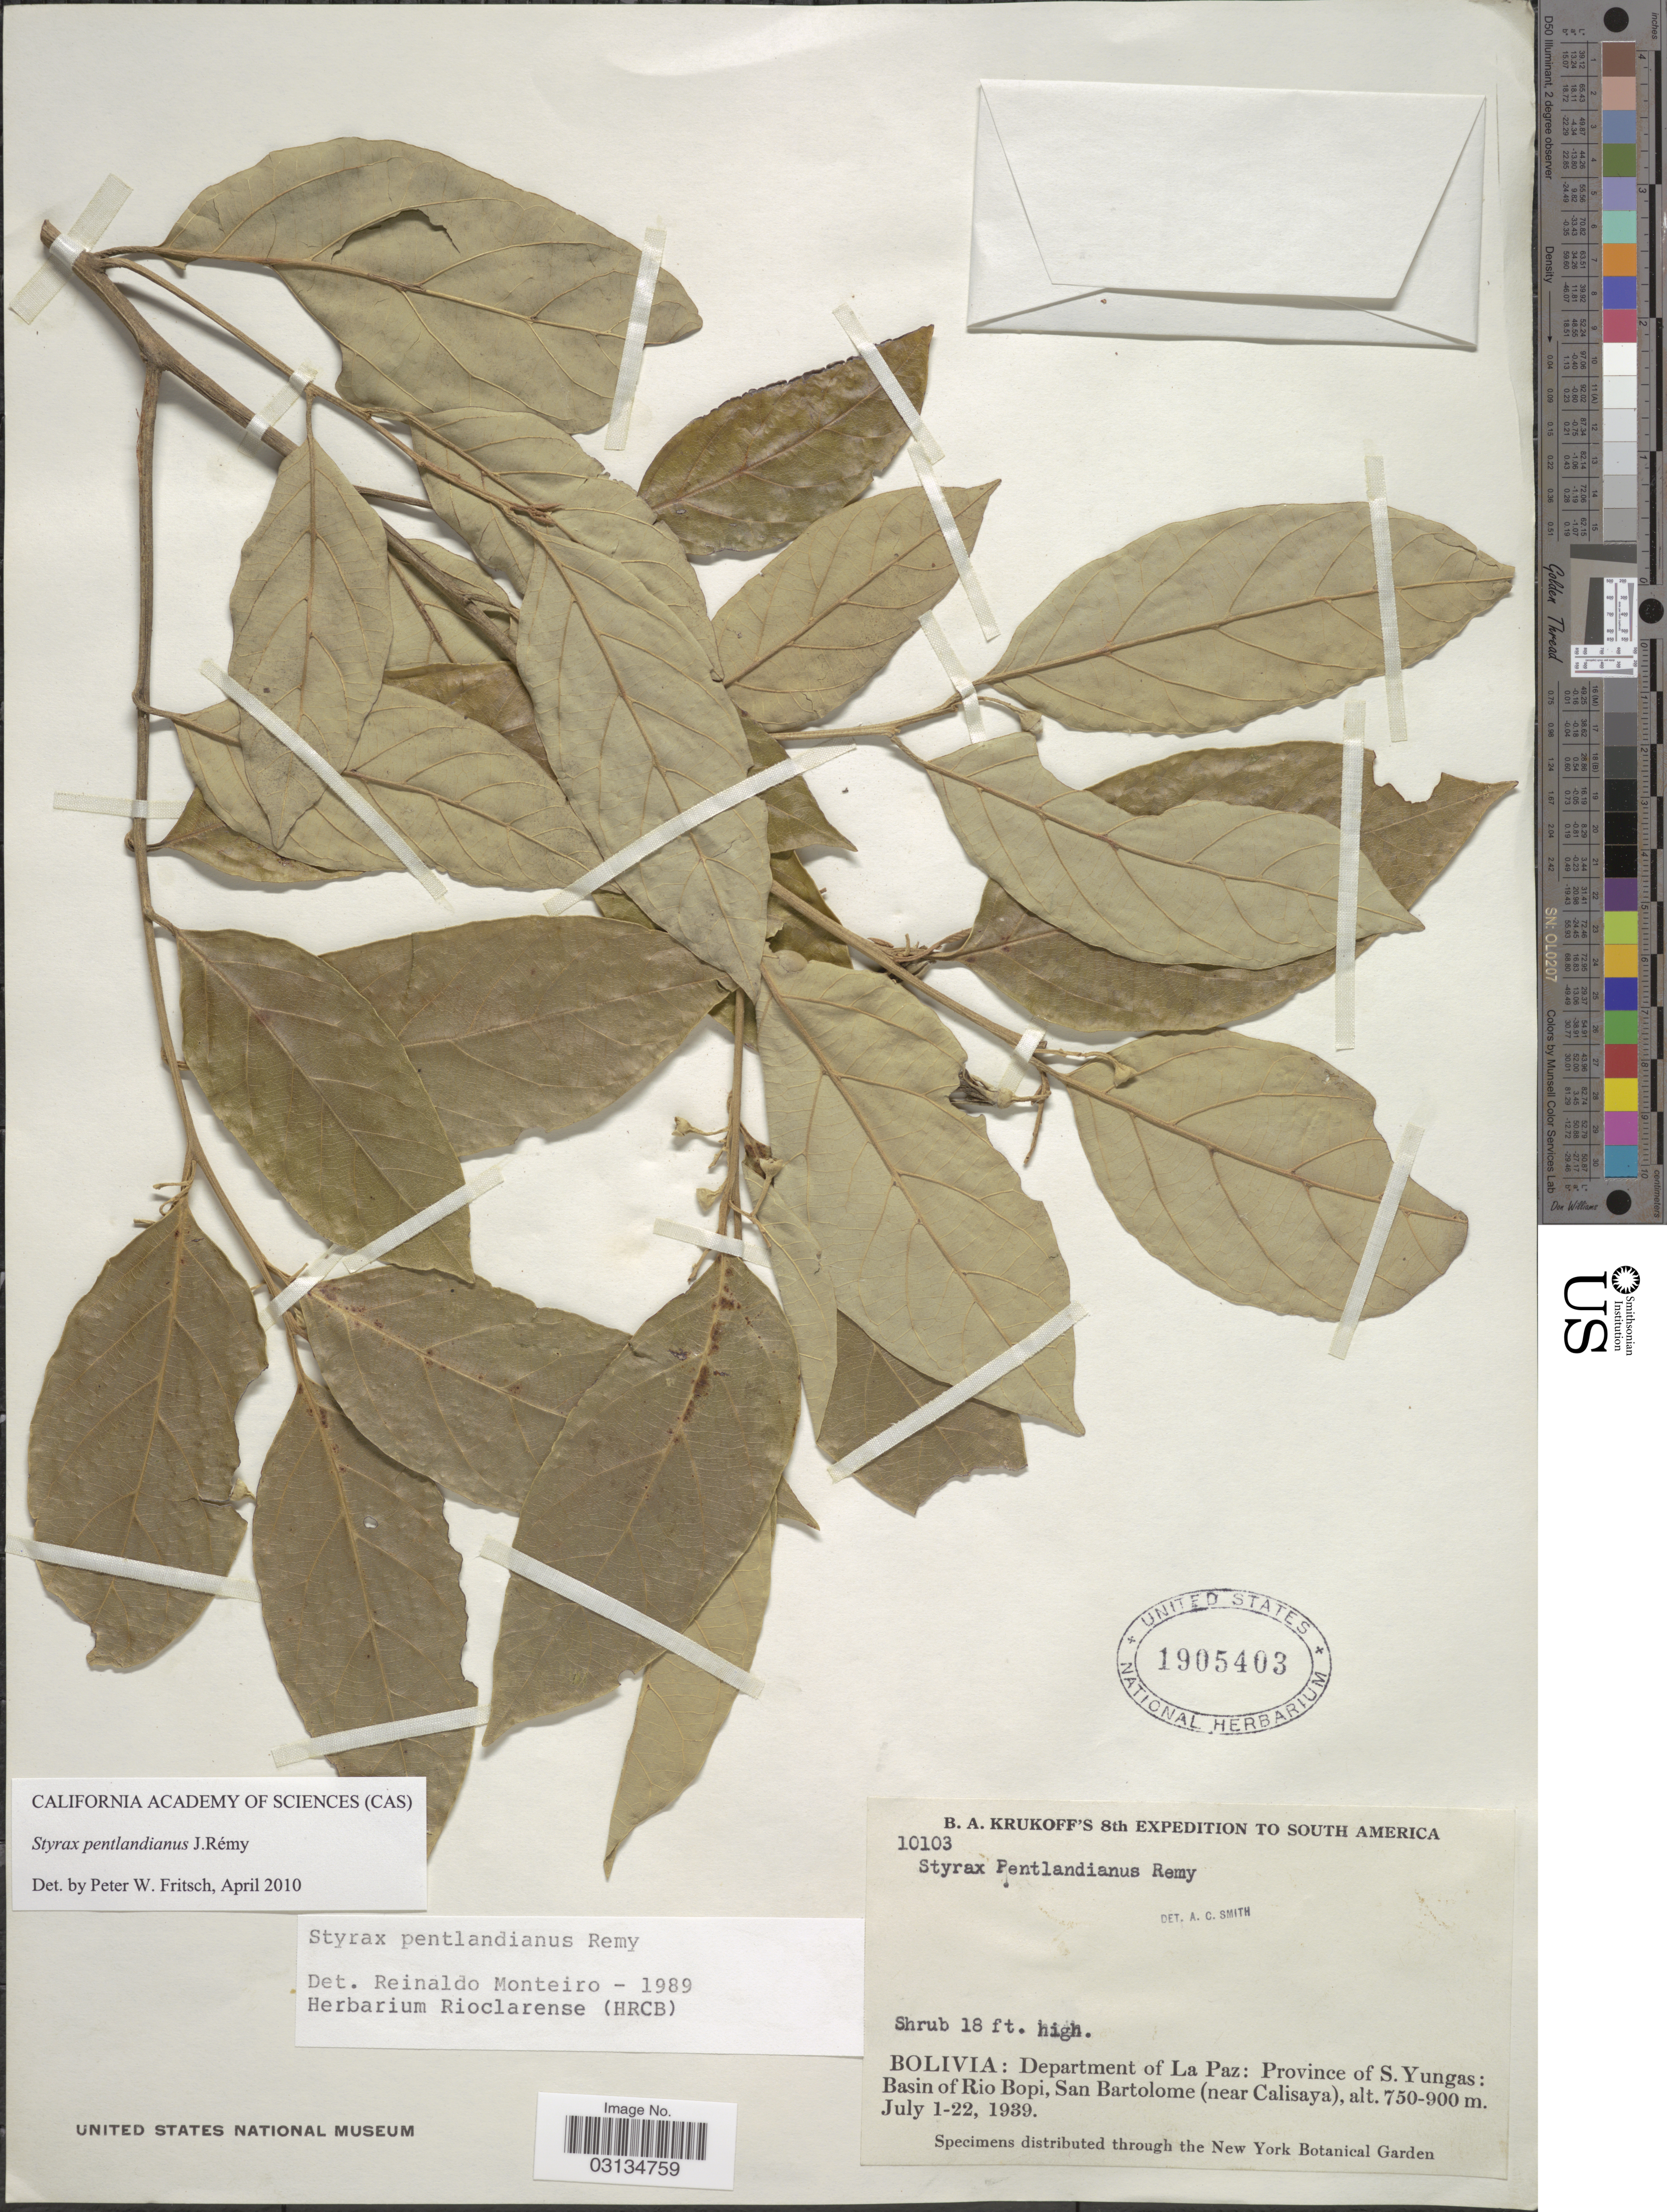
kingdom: Plantae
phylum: Tracheophyta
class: Magnoliopsida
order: Ericales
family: Styracaceae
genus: Styrax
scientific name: Styrax pentlandianus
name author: J. Rémy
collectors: B. A. Krukoff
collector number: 10103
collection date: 1939-07-01/1939-07-22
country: Bolivia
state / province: La Paz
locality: Department of La Paz: Province of S. Yungas: Basin of Rio Bopi, San Bartolome (near Calisaya).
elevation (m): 750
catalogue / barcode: US 1905403